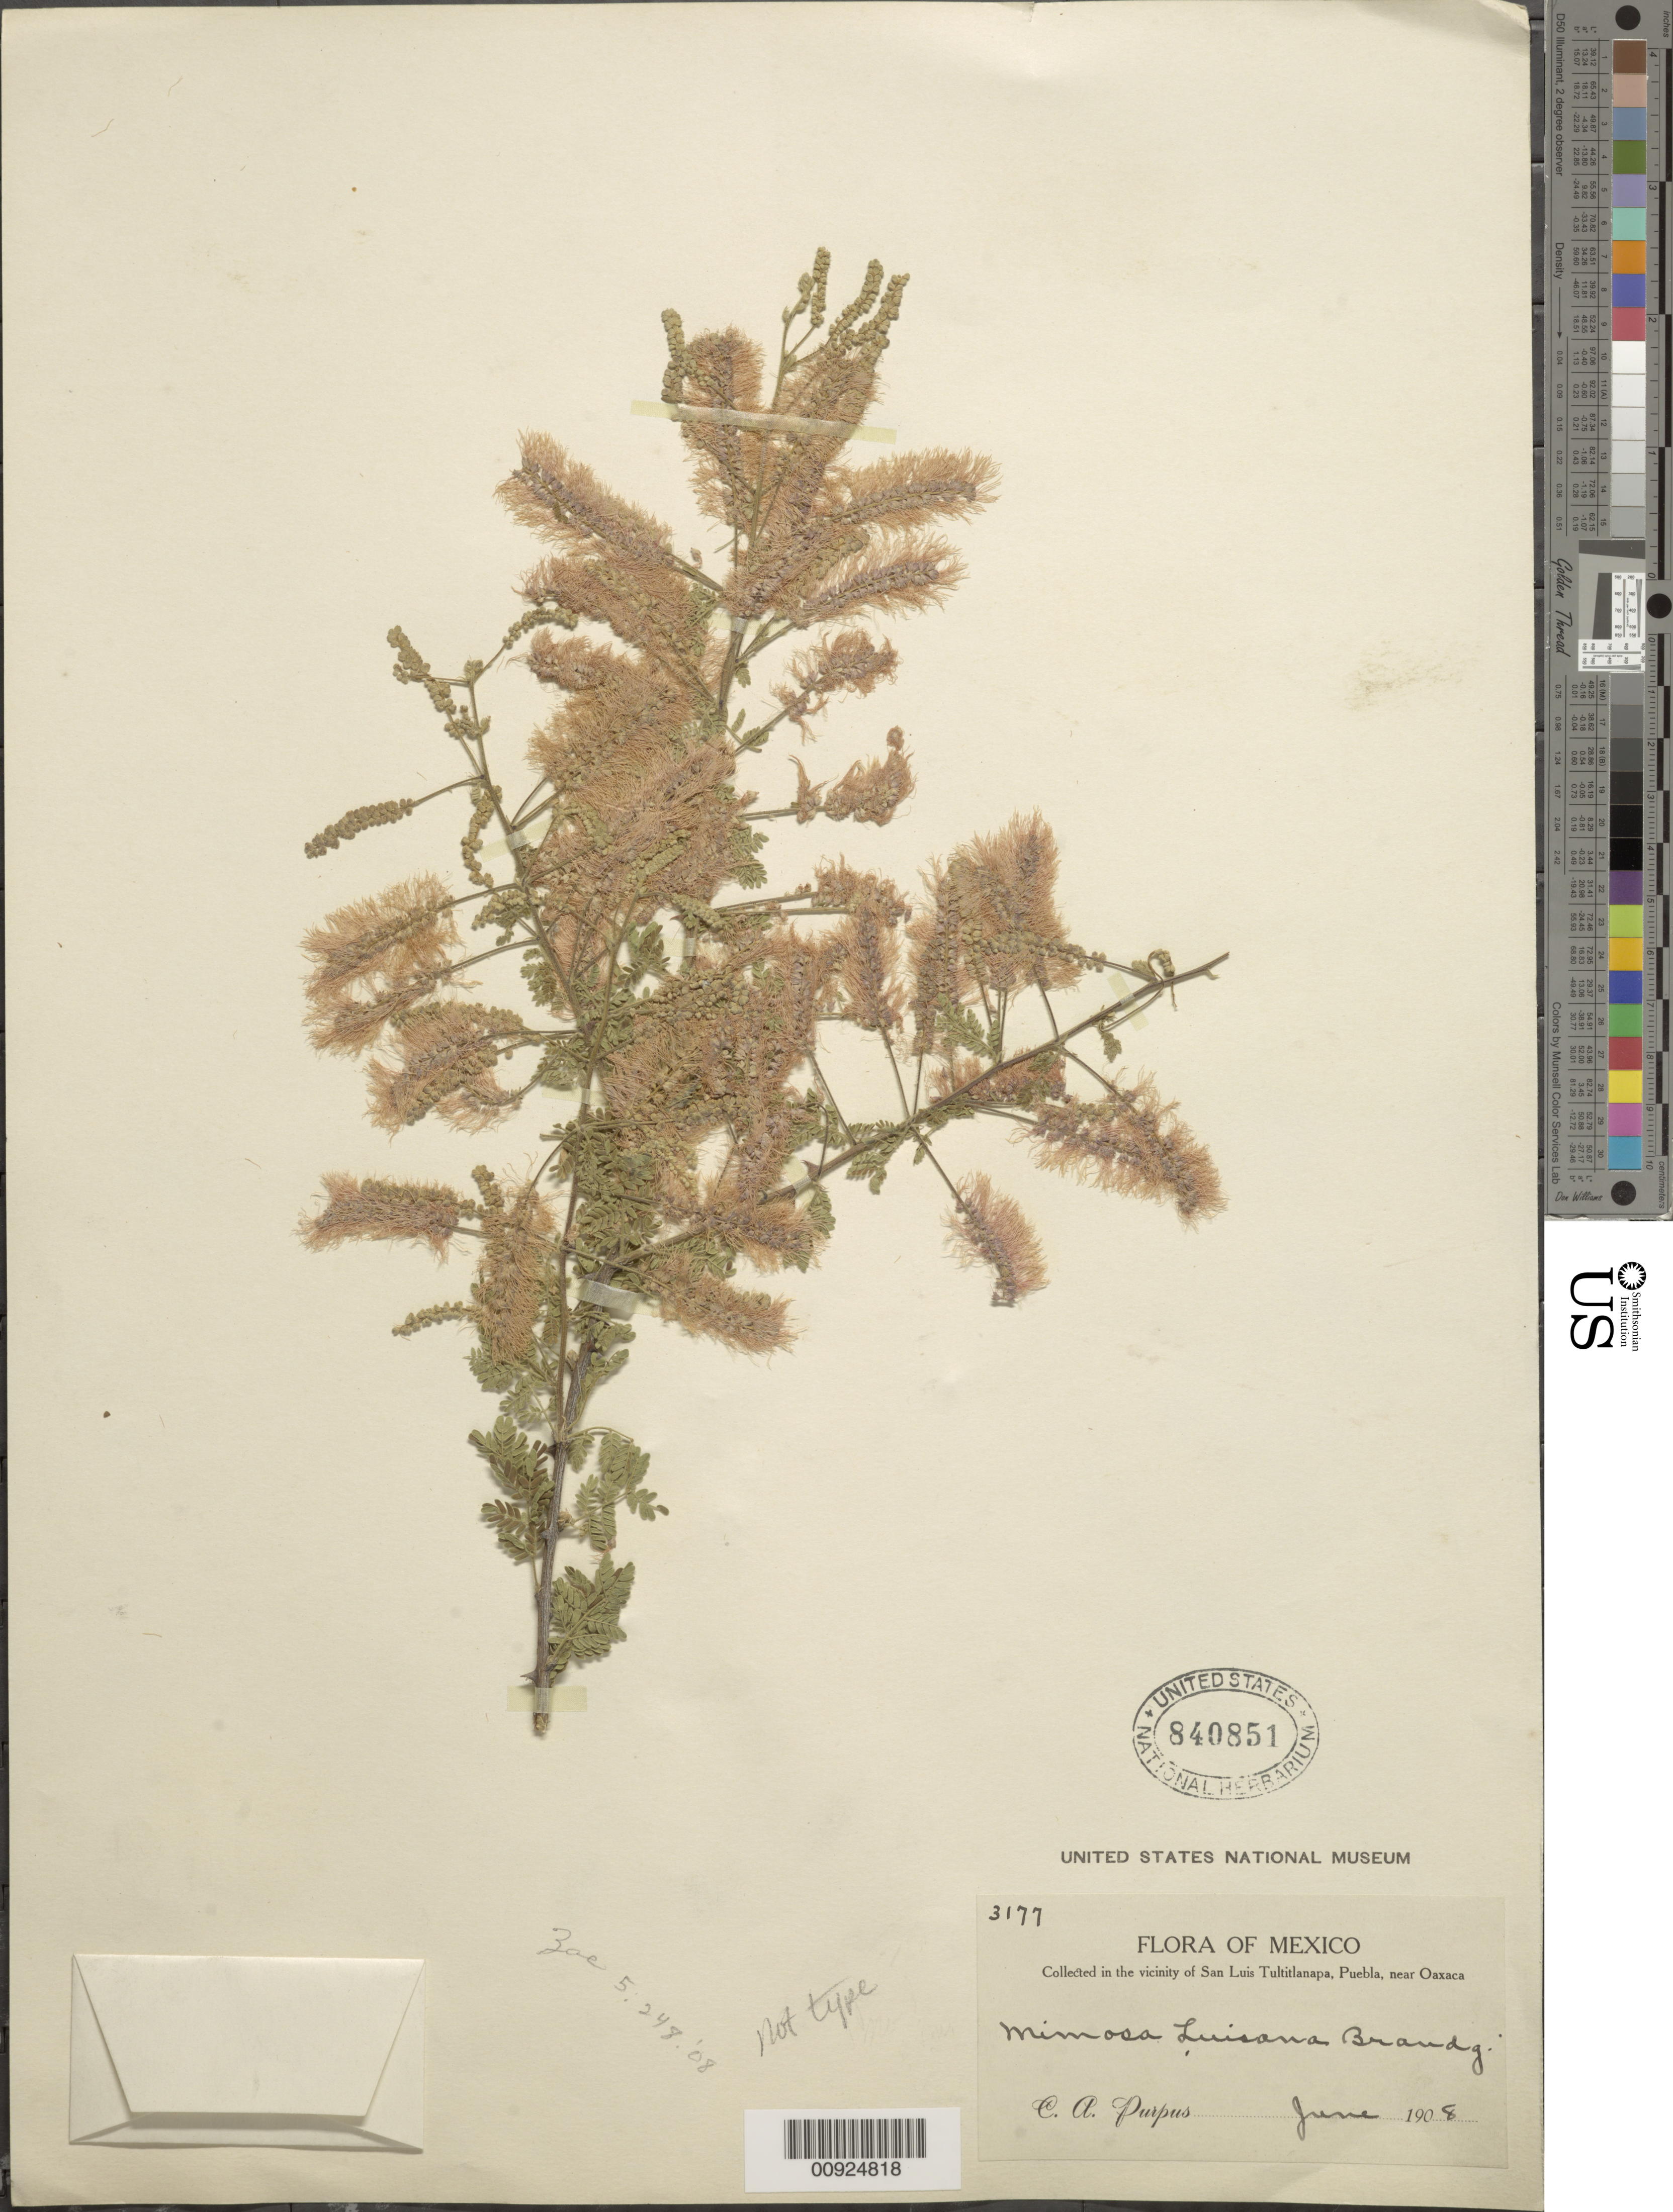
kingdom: Plantae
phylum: Tracheophyta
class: Magnoliopsida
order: Fabales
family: Fabaceae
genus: Mimosa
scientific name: Mimosa luisana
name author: Brandegee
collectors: C. A. Purpus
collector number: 3177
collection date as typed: Jun 1908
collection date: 1908-06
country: Mexico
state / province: Puebla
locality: In the vicinity of San Luis Tultitlanapa, Puebla, near Oaxaca.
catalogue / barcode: US 840851